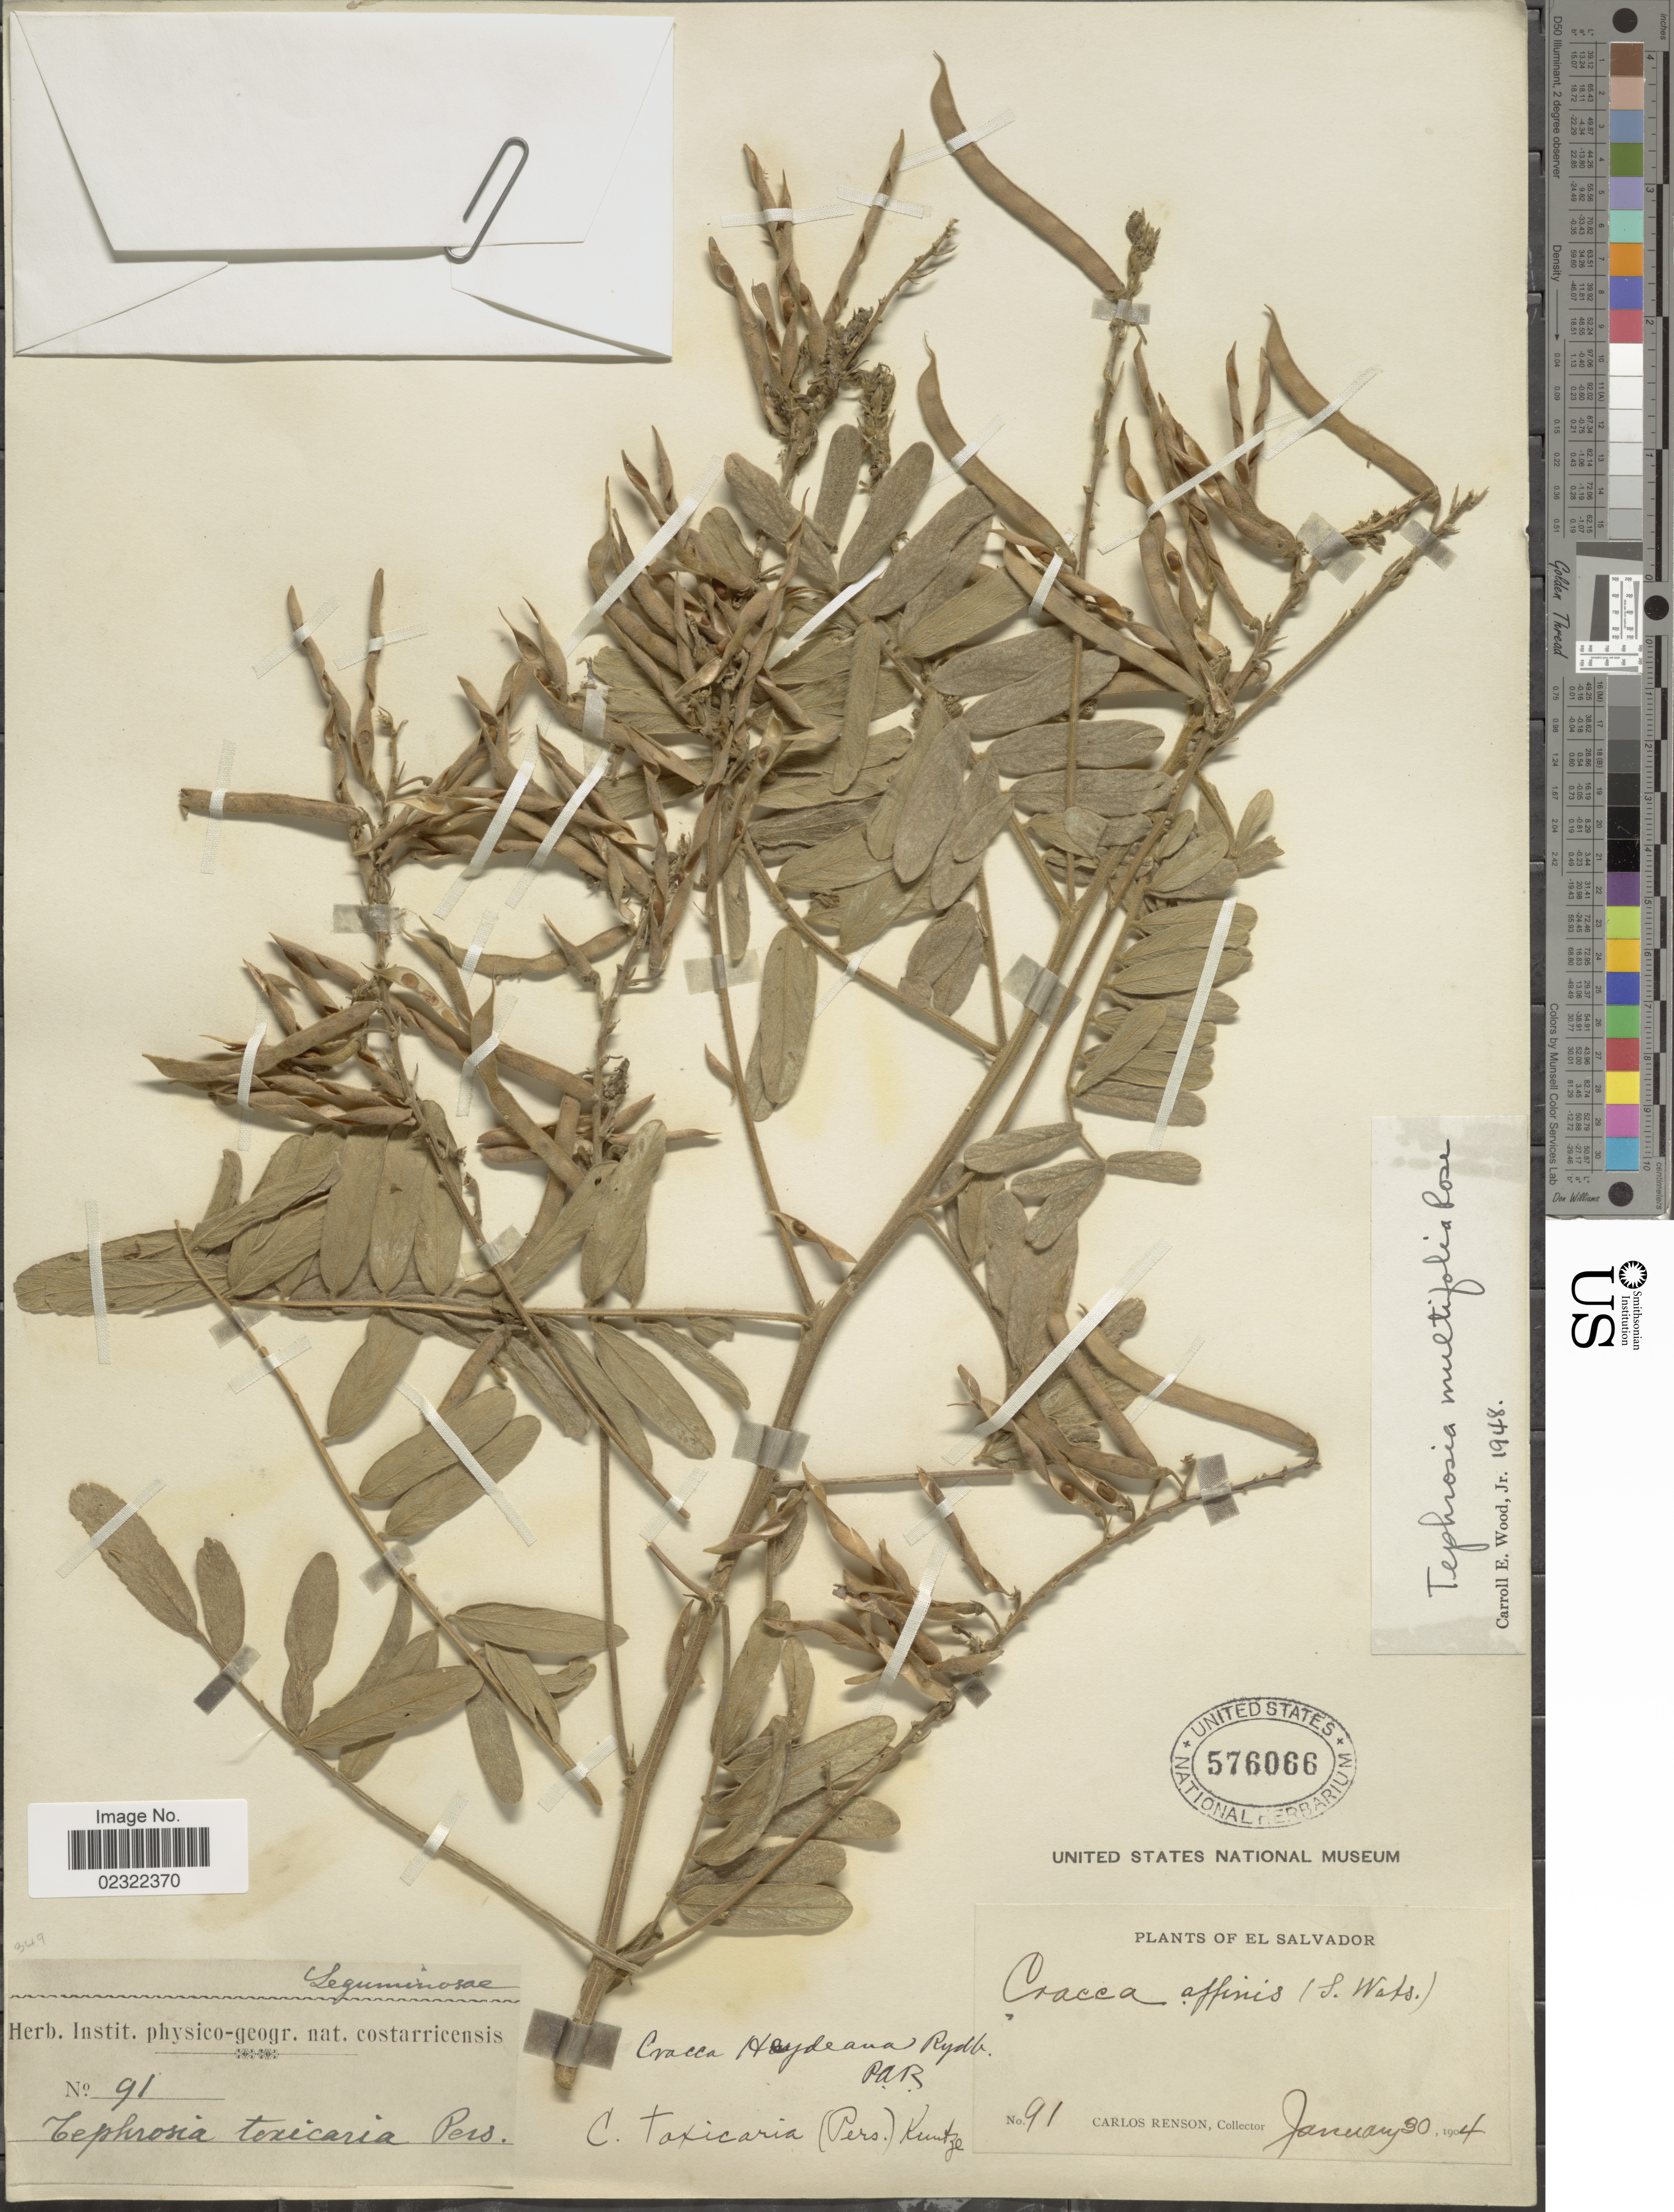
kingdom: Plantae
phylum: Tracheophyta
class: Magnoliopsida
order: Fabales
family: Fabaceae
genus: Tephrosia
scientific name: Tephrosia multifolia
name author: Rose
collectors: C. Renson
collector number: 91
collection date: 1904-01-30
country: El Salvador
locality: El Salvador.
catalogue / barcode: US 576066